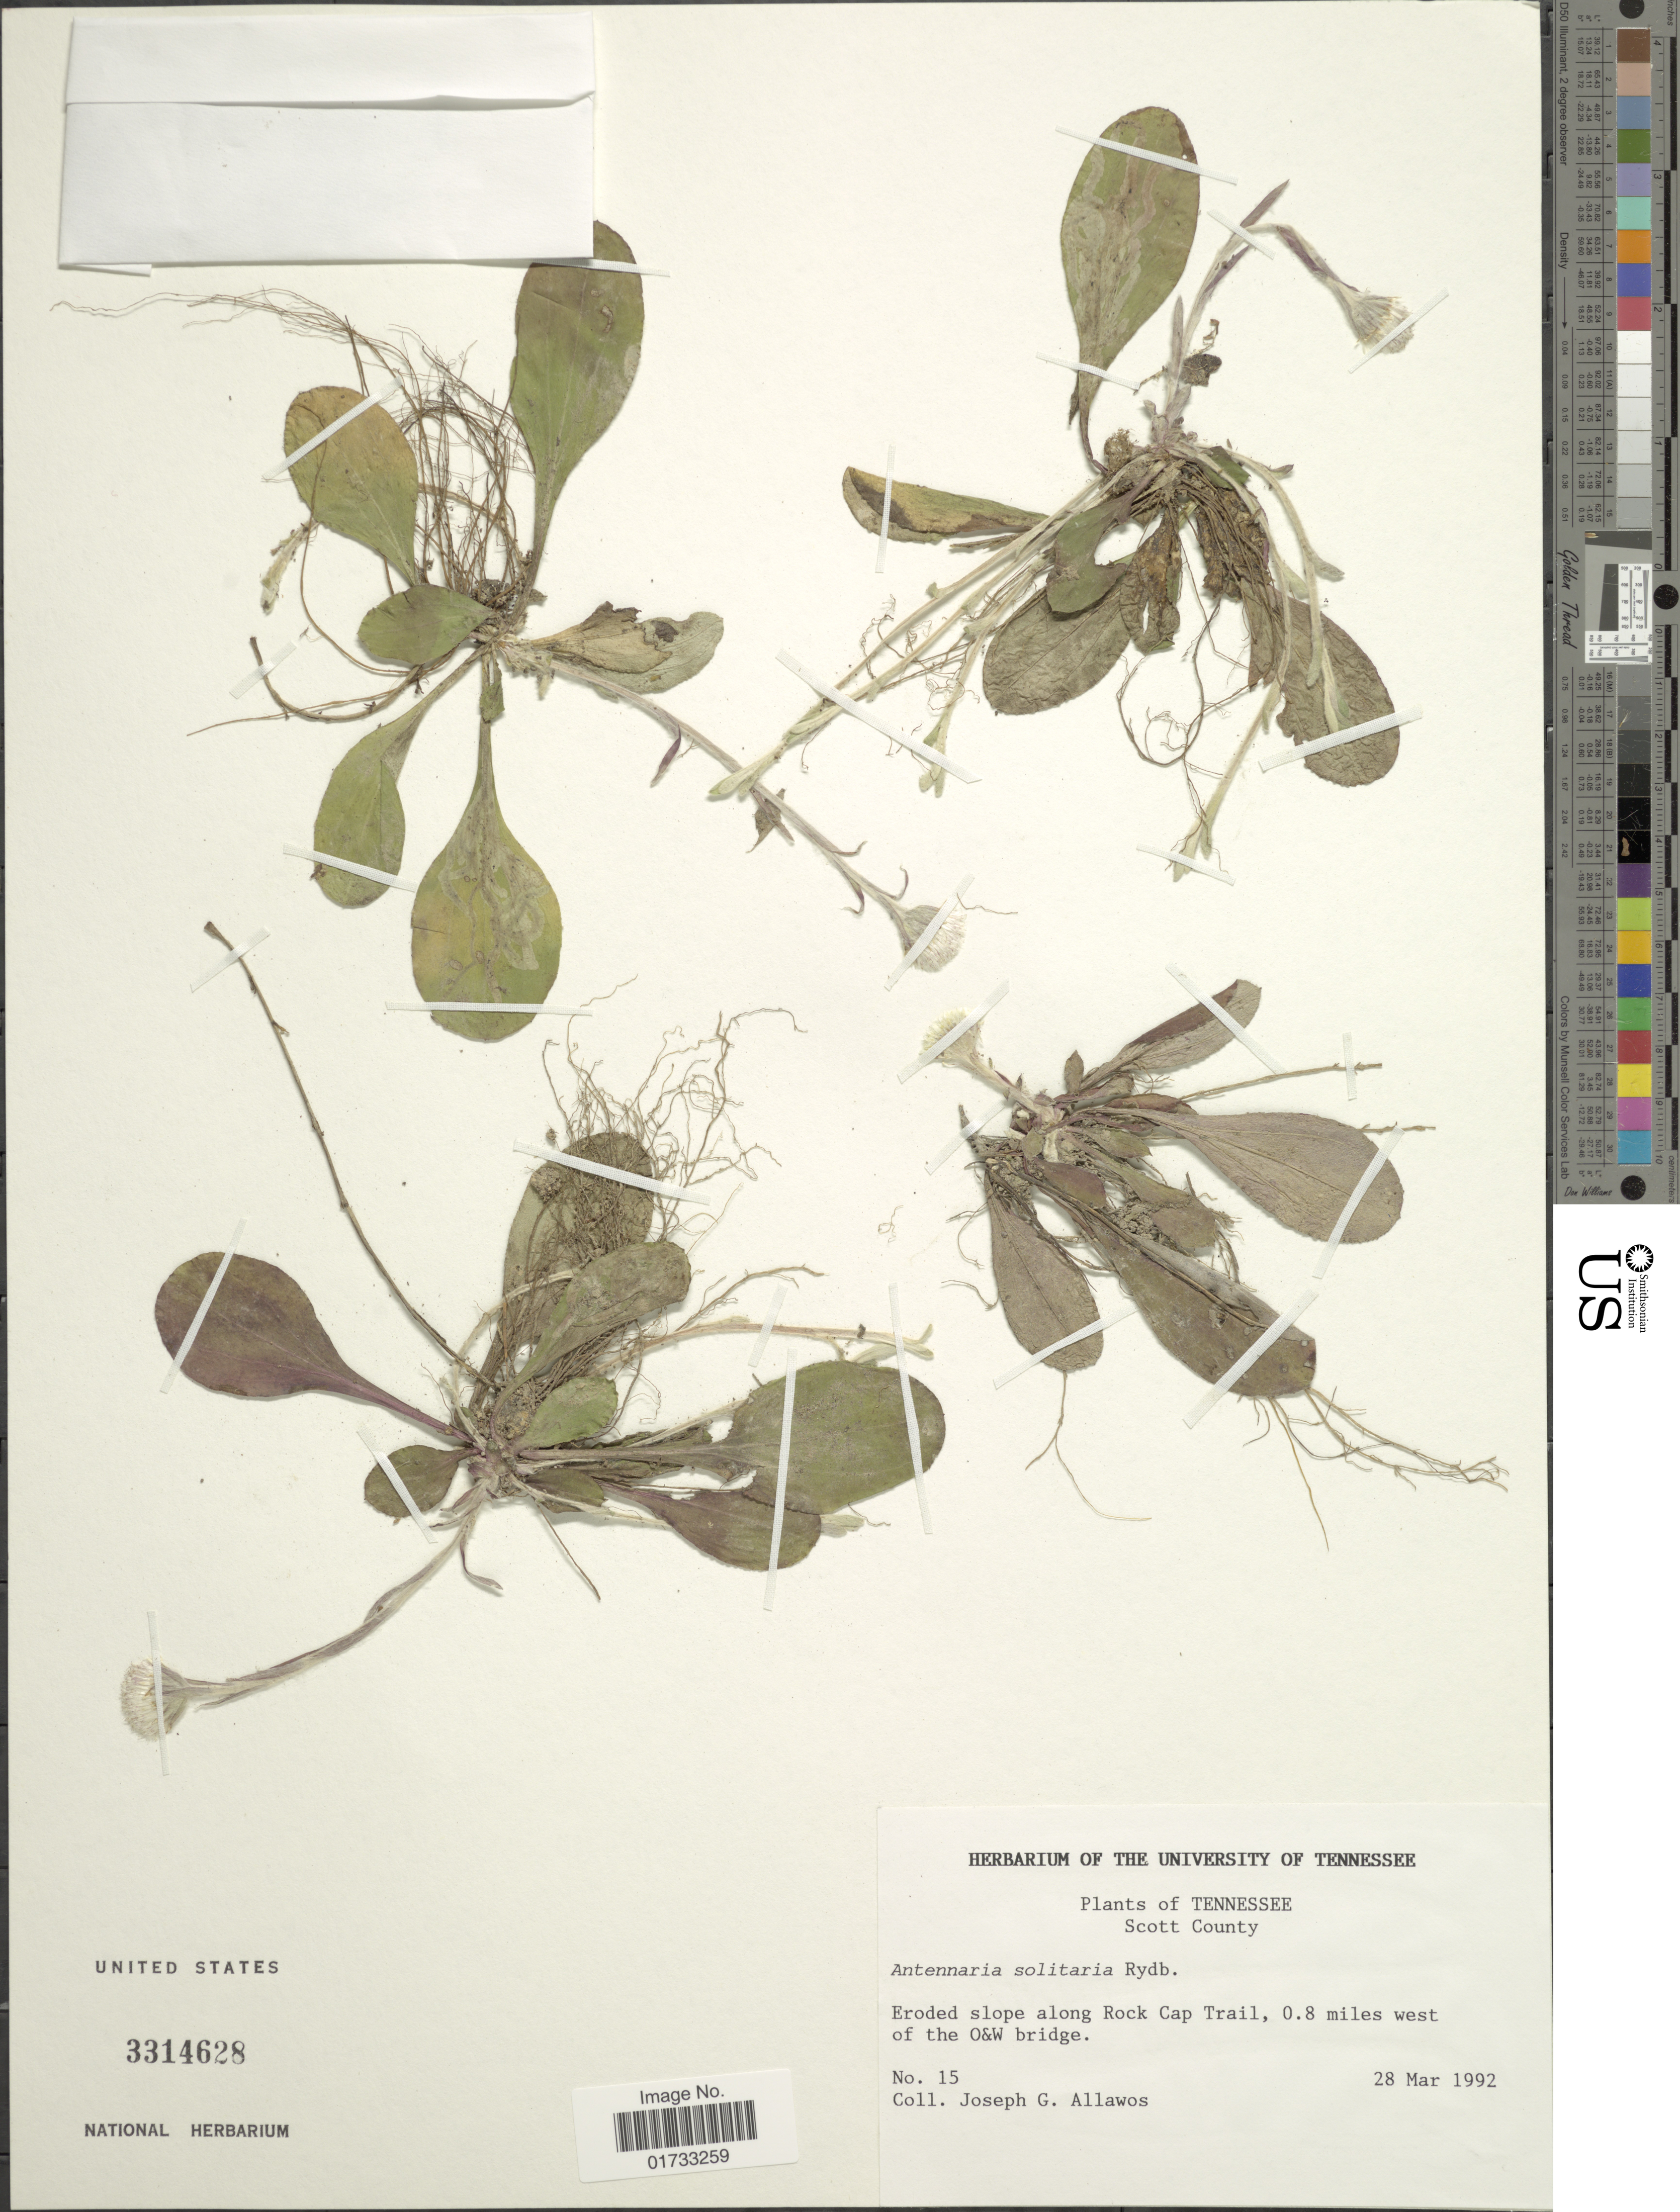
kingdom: Plantae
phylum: Tracheophyta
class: Magnoliopsida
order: Asterales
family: Asteraceae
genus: Antennaria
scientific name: Antennaria solitaria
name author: Rydb.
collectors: J. Allawos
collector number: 15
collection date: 1992-03-28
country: United States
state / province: Tennessee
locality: Scott County, eroded slope along Rock Cap Trail, 0.8 miles west of O&W bridge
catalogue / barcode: US 3314628